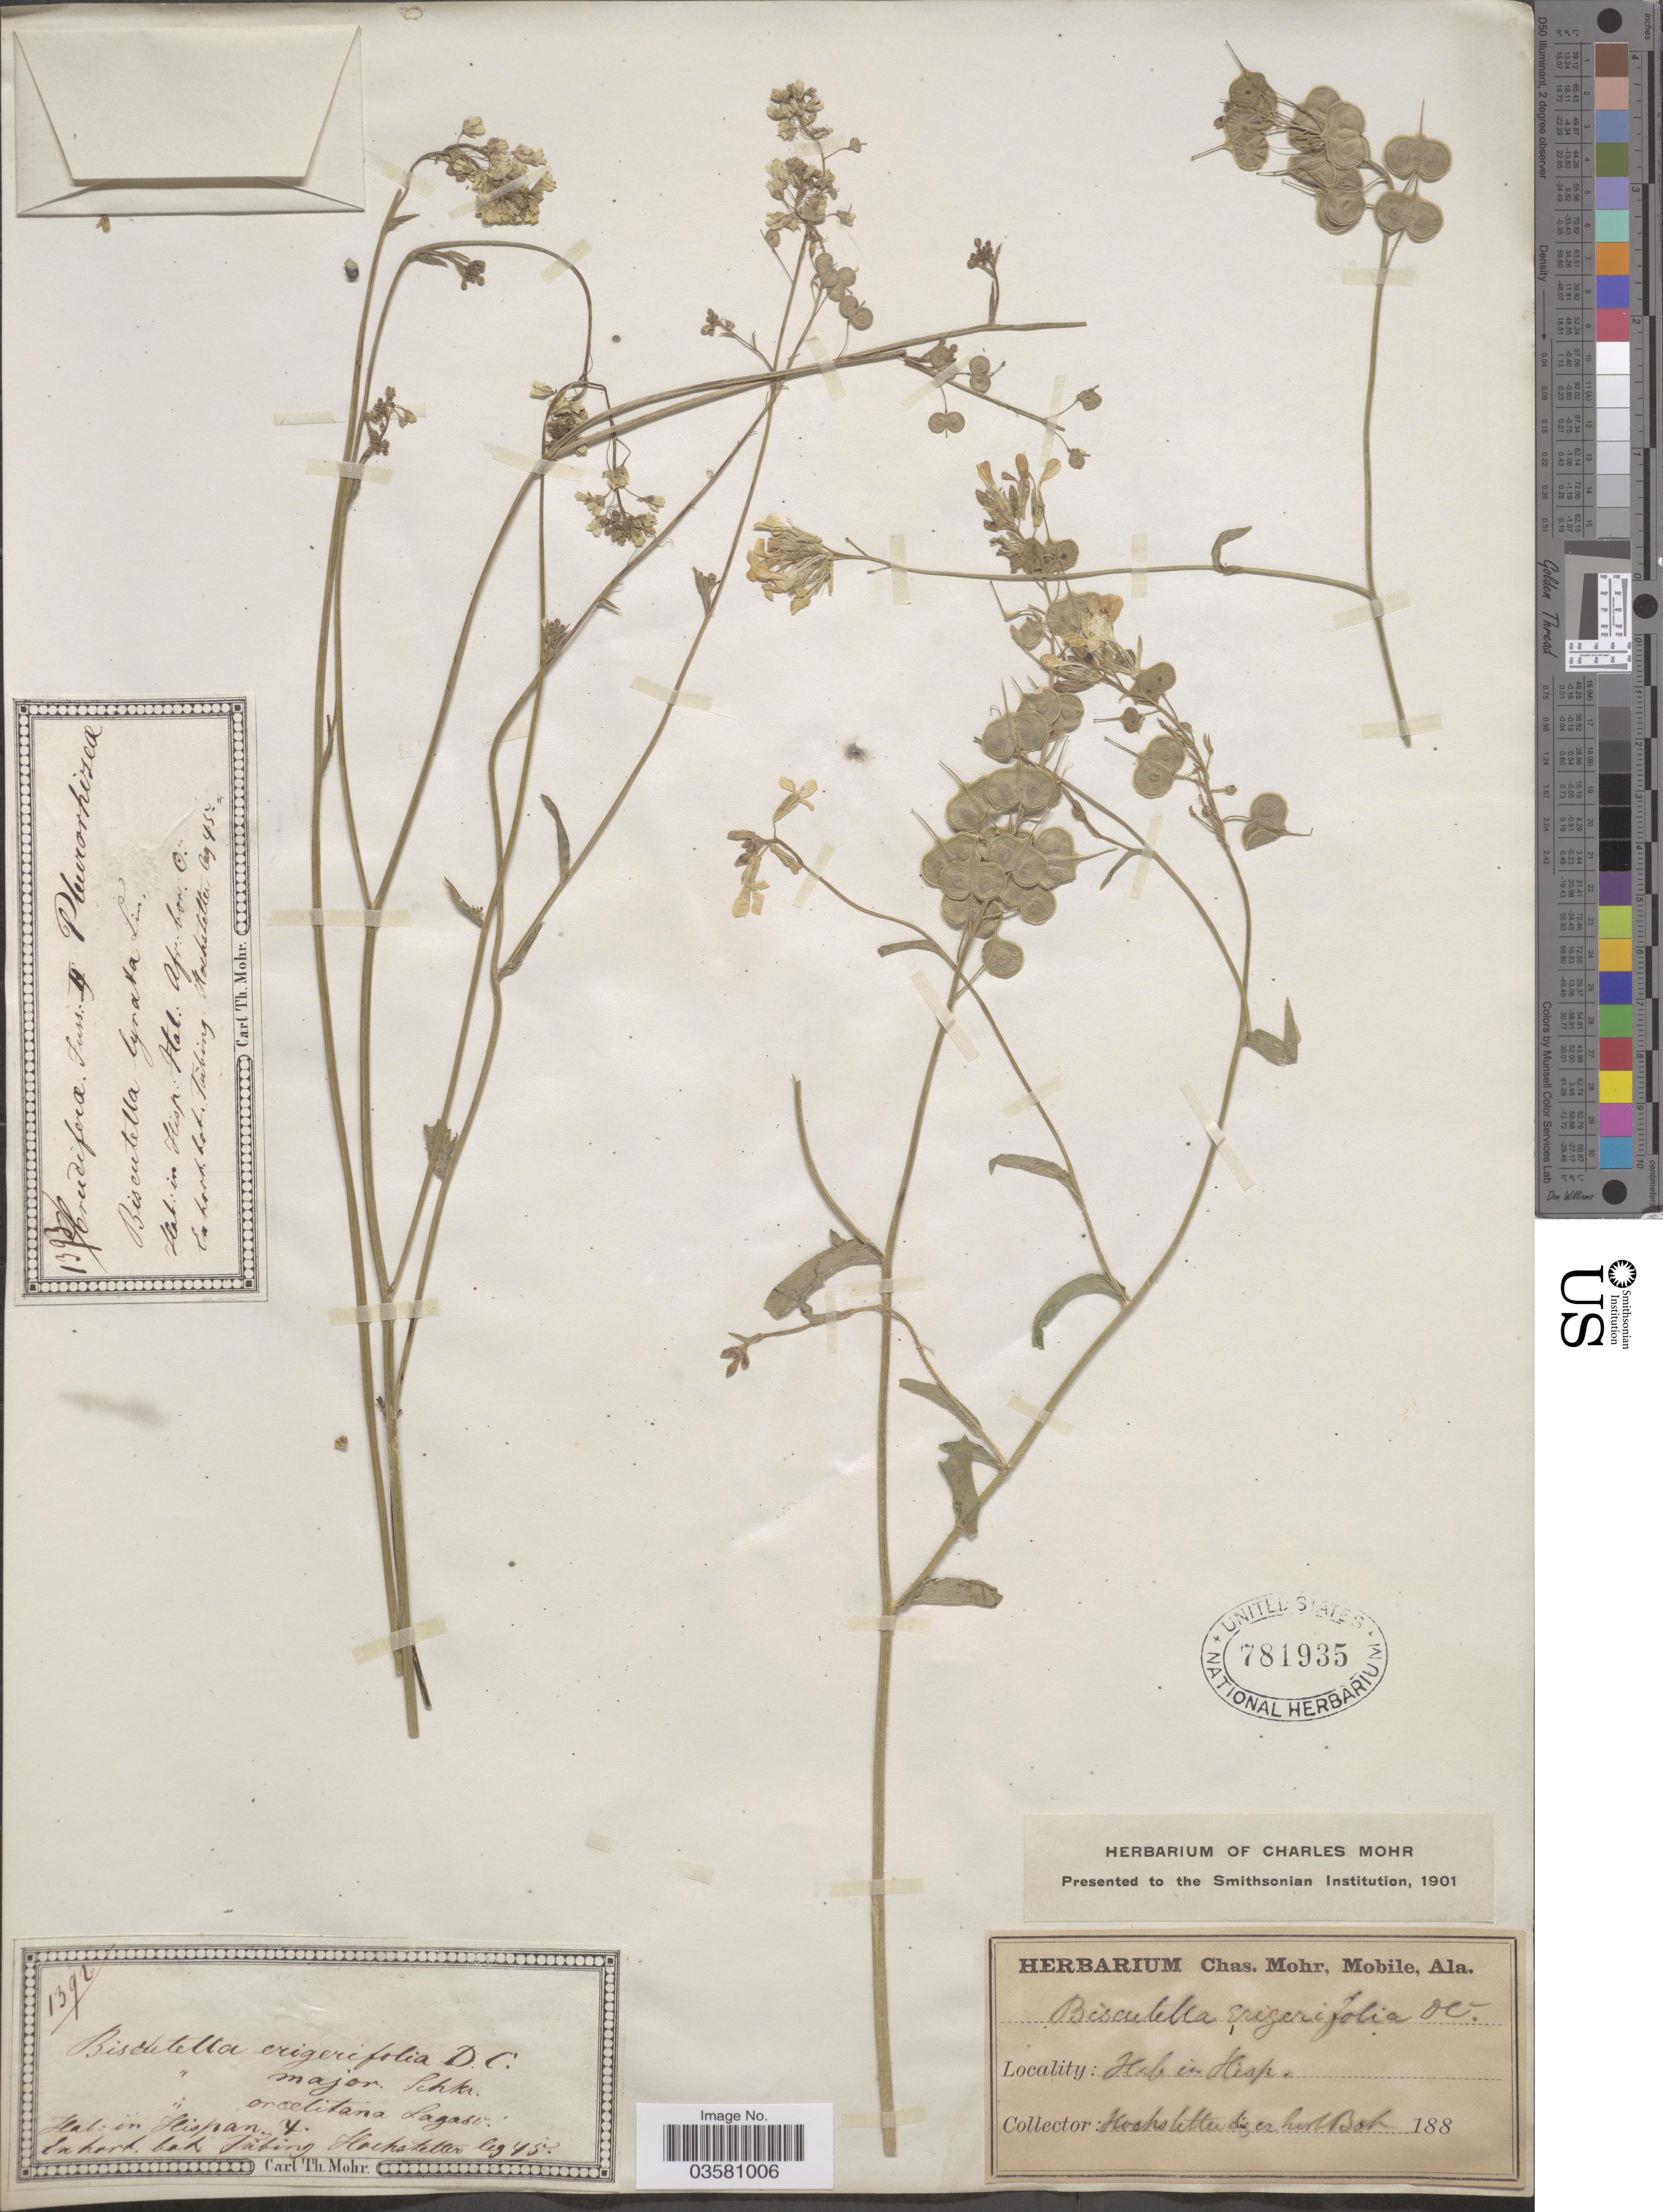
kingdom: Plantae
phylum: Tracheophyta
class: Magnoliopsida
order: Brassicales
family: Brassicaceae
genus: Biscutella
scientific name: Biscutella erigerifolia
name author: DC.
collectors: -. Hochstetter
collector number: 1392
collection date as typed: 188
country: Spain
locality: Hispan.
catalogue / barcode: US 781935